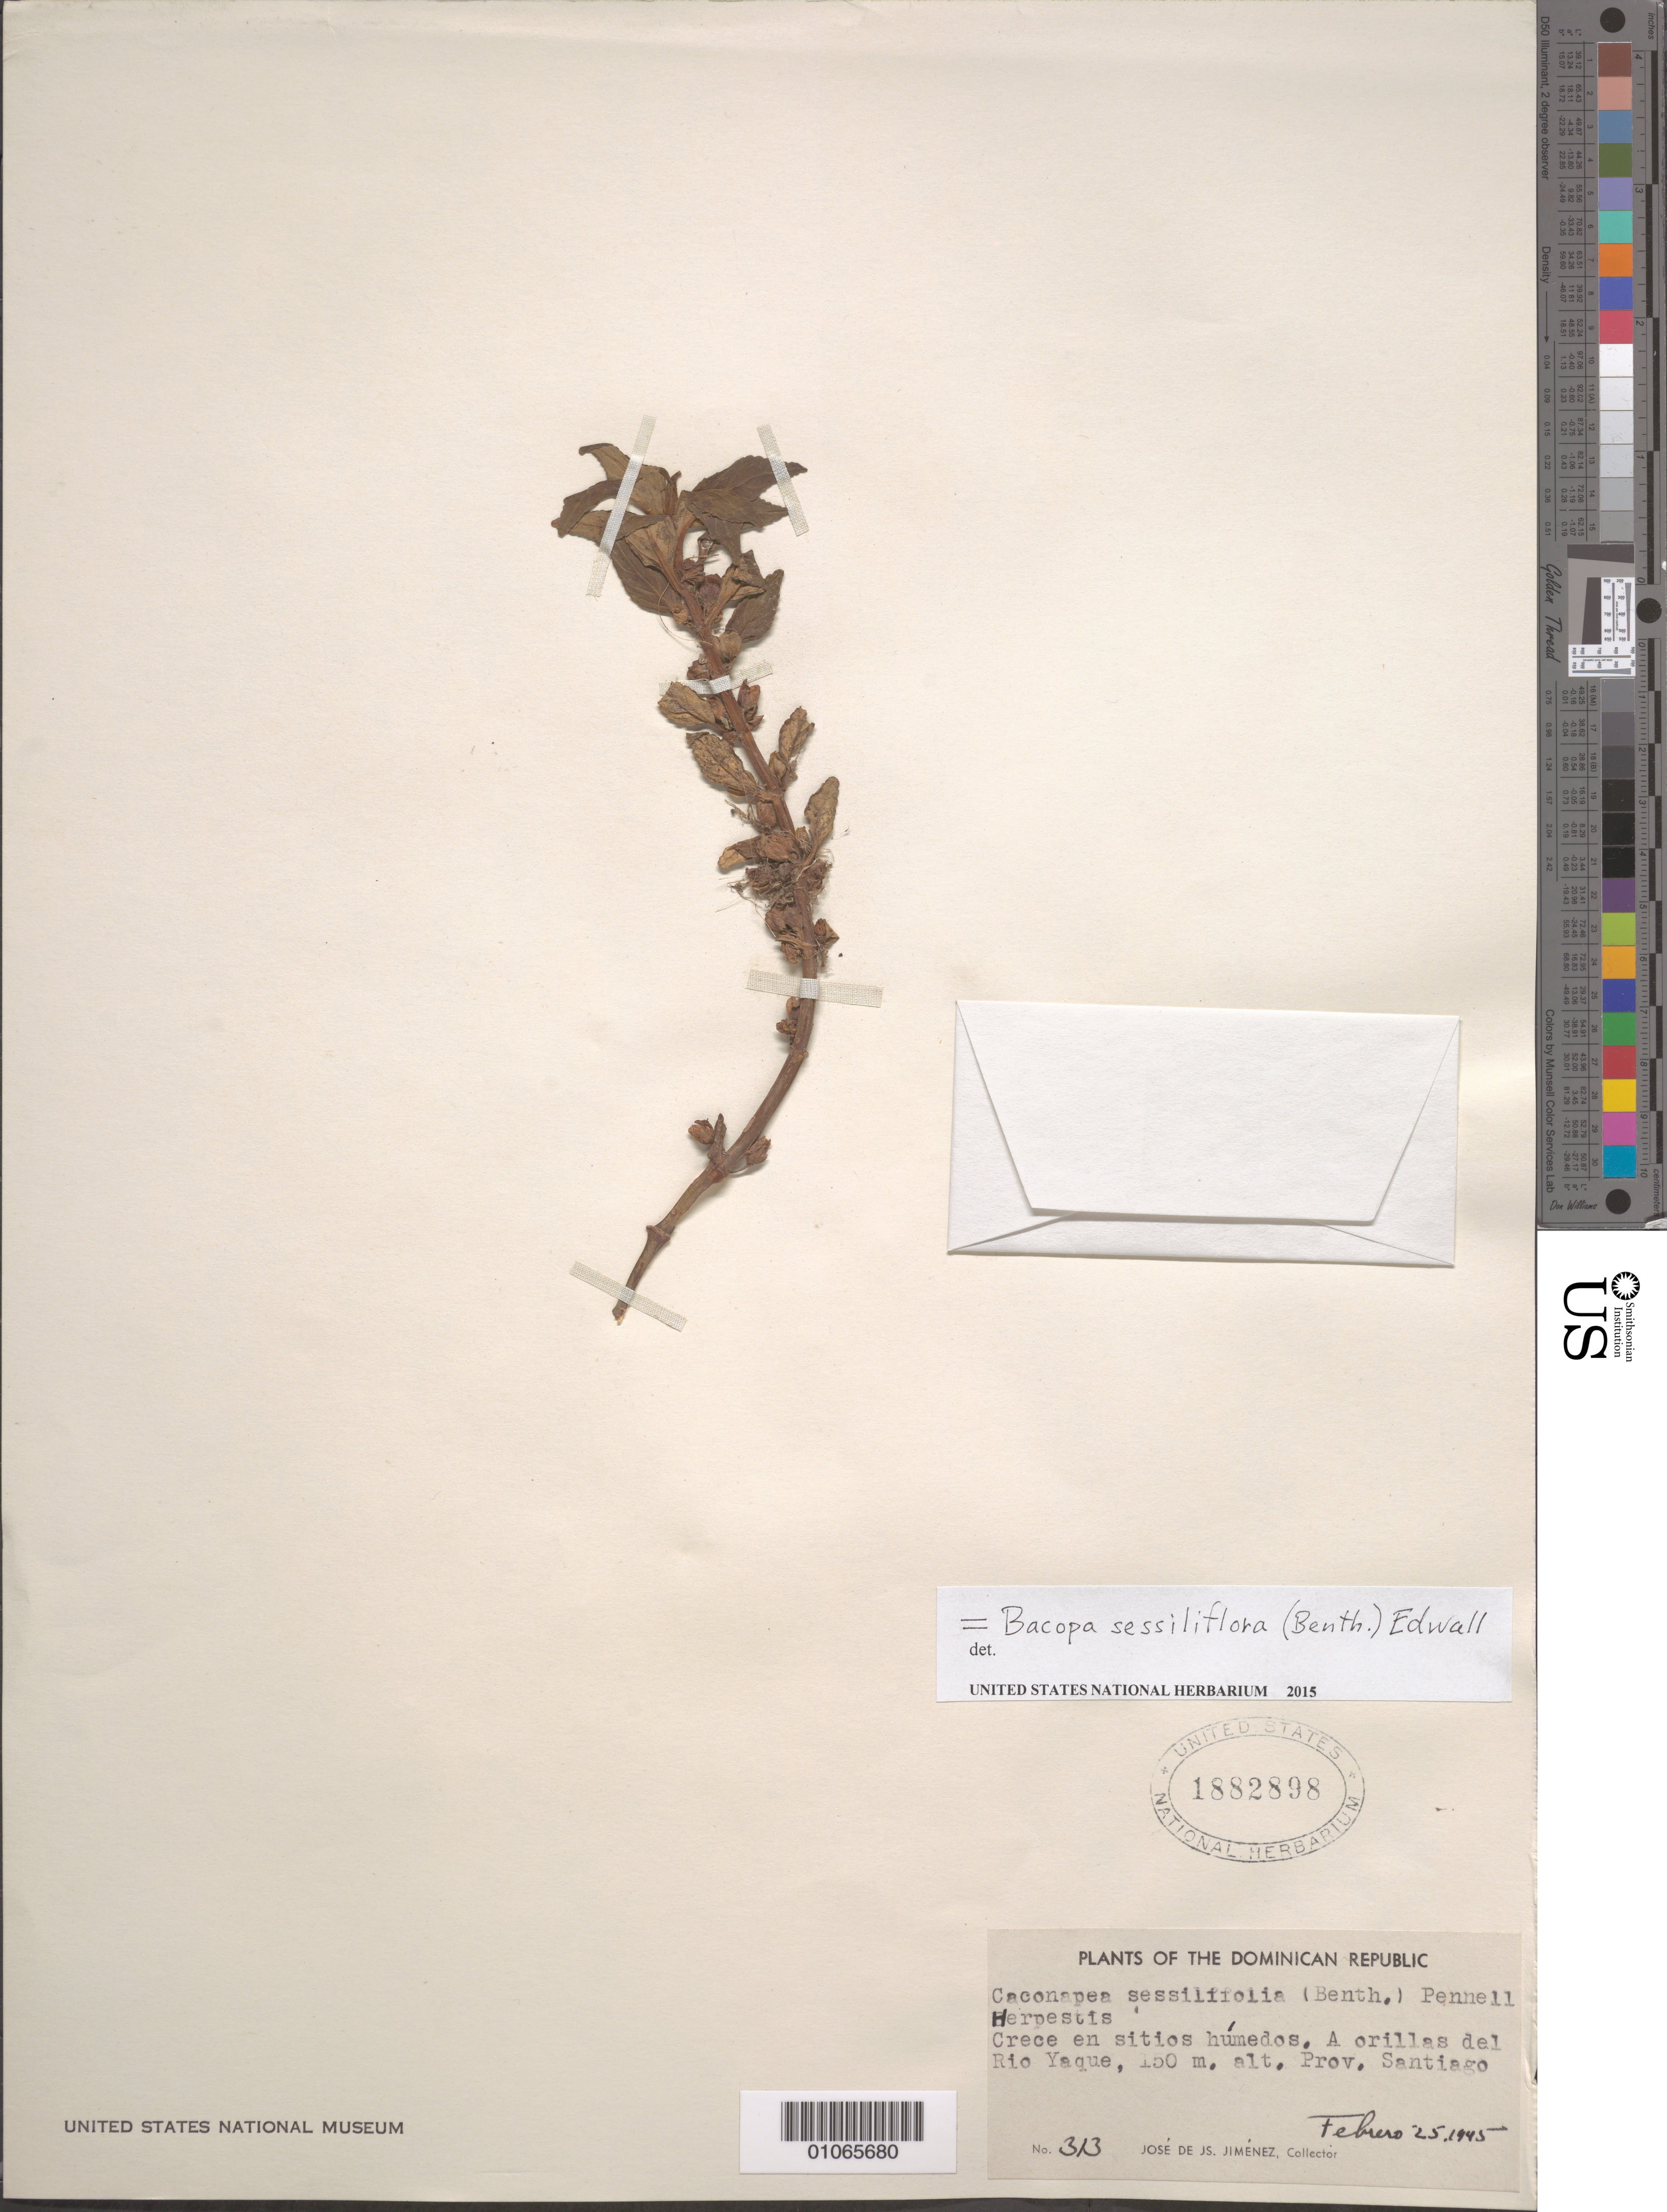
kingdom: Plantae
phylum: Tracheophyta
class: Magnoliopsida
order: Lamiales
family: Plantaginaceae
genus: Bacopa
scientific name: Bacopa sessiliflora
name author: (Benth.) Edwall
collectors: J. J. Jiménez Almonte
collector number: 313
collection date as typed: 25 Feb 1945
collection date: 1945-02-25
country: Dominican Republic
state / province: Santiago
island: Hispaniola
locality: Grows in moist sites. On the shores of the River Yaque.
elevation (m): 150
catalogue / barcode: US 1882898